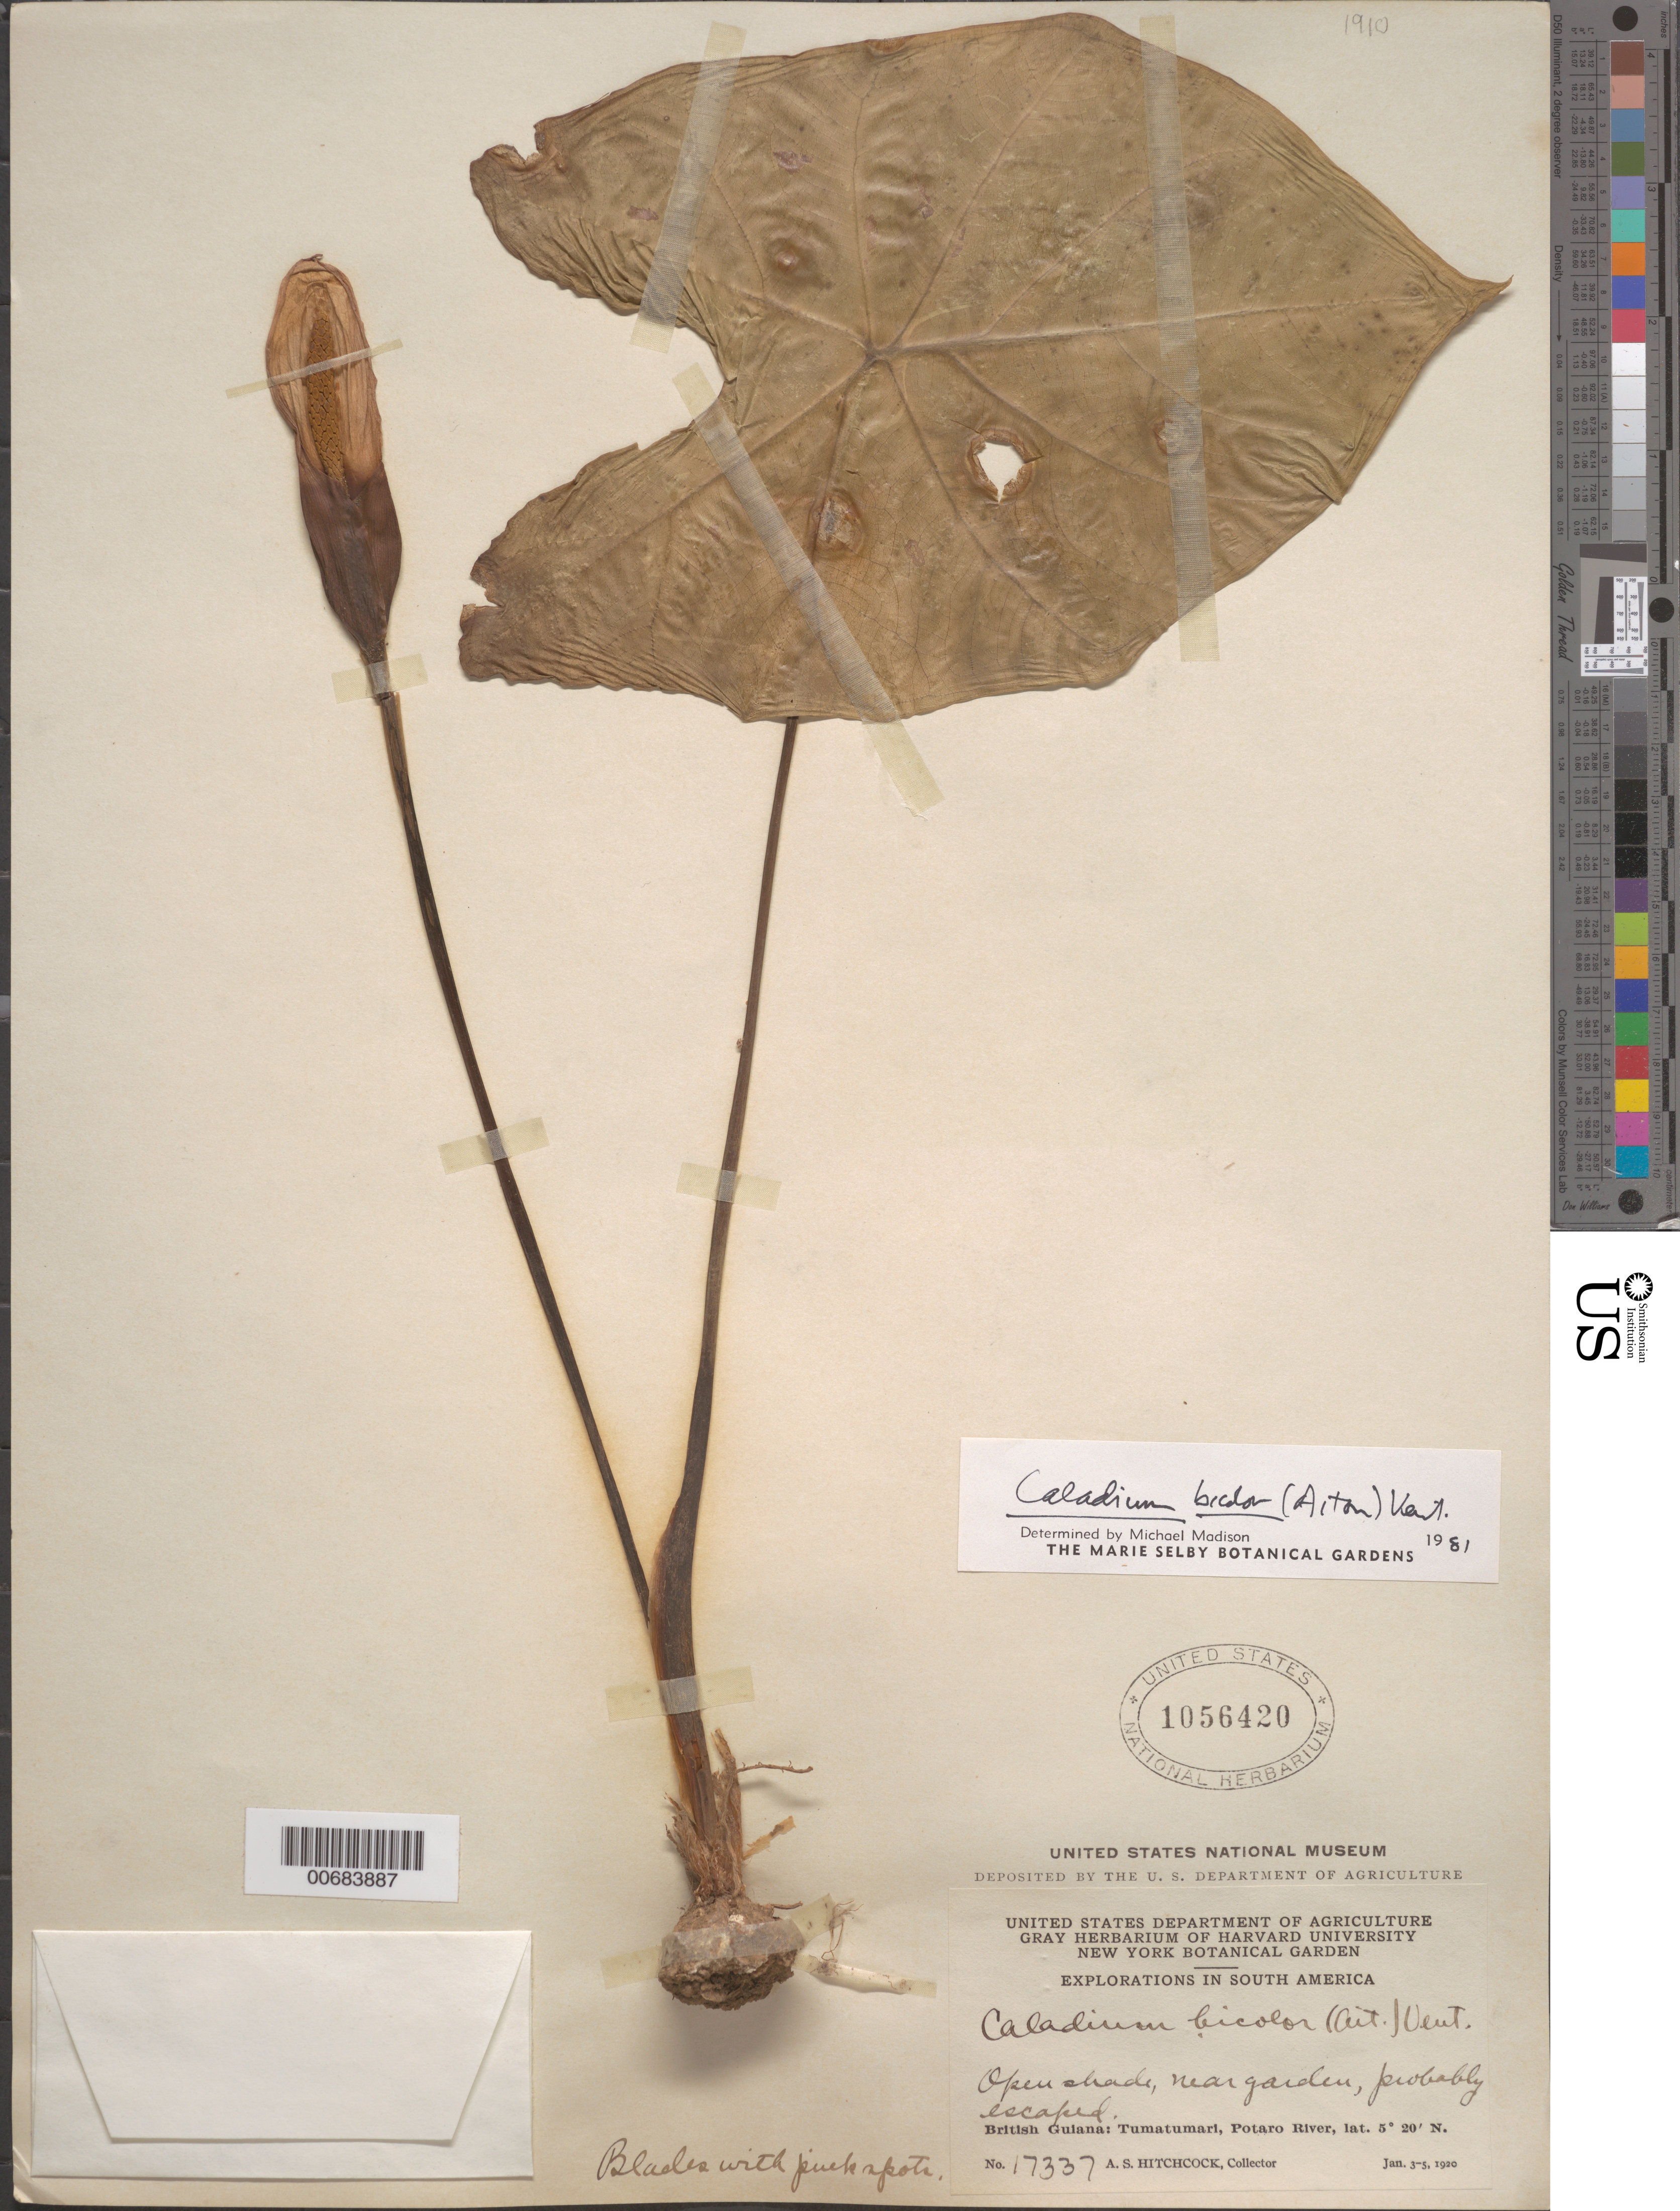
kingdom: Plantae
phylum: Tracheophyta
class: Liliopsida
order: Alismatales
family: Araceae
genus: Caladium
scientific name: Caladium bicolor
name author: (Aiton) Vent.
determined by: Madison, Michael T.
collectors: A. S. Hitchcock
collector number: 17337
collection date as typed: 3-Jan-20 to 5-Jan-20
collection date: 1920-01-03/1920-01-05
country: Guyana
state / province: Potaro-Siparuni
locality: Tumatumari Village, Potaro R.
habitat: Open shade, near garden, probably escaped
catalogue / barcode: US 1056420